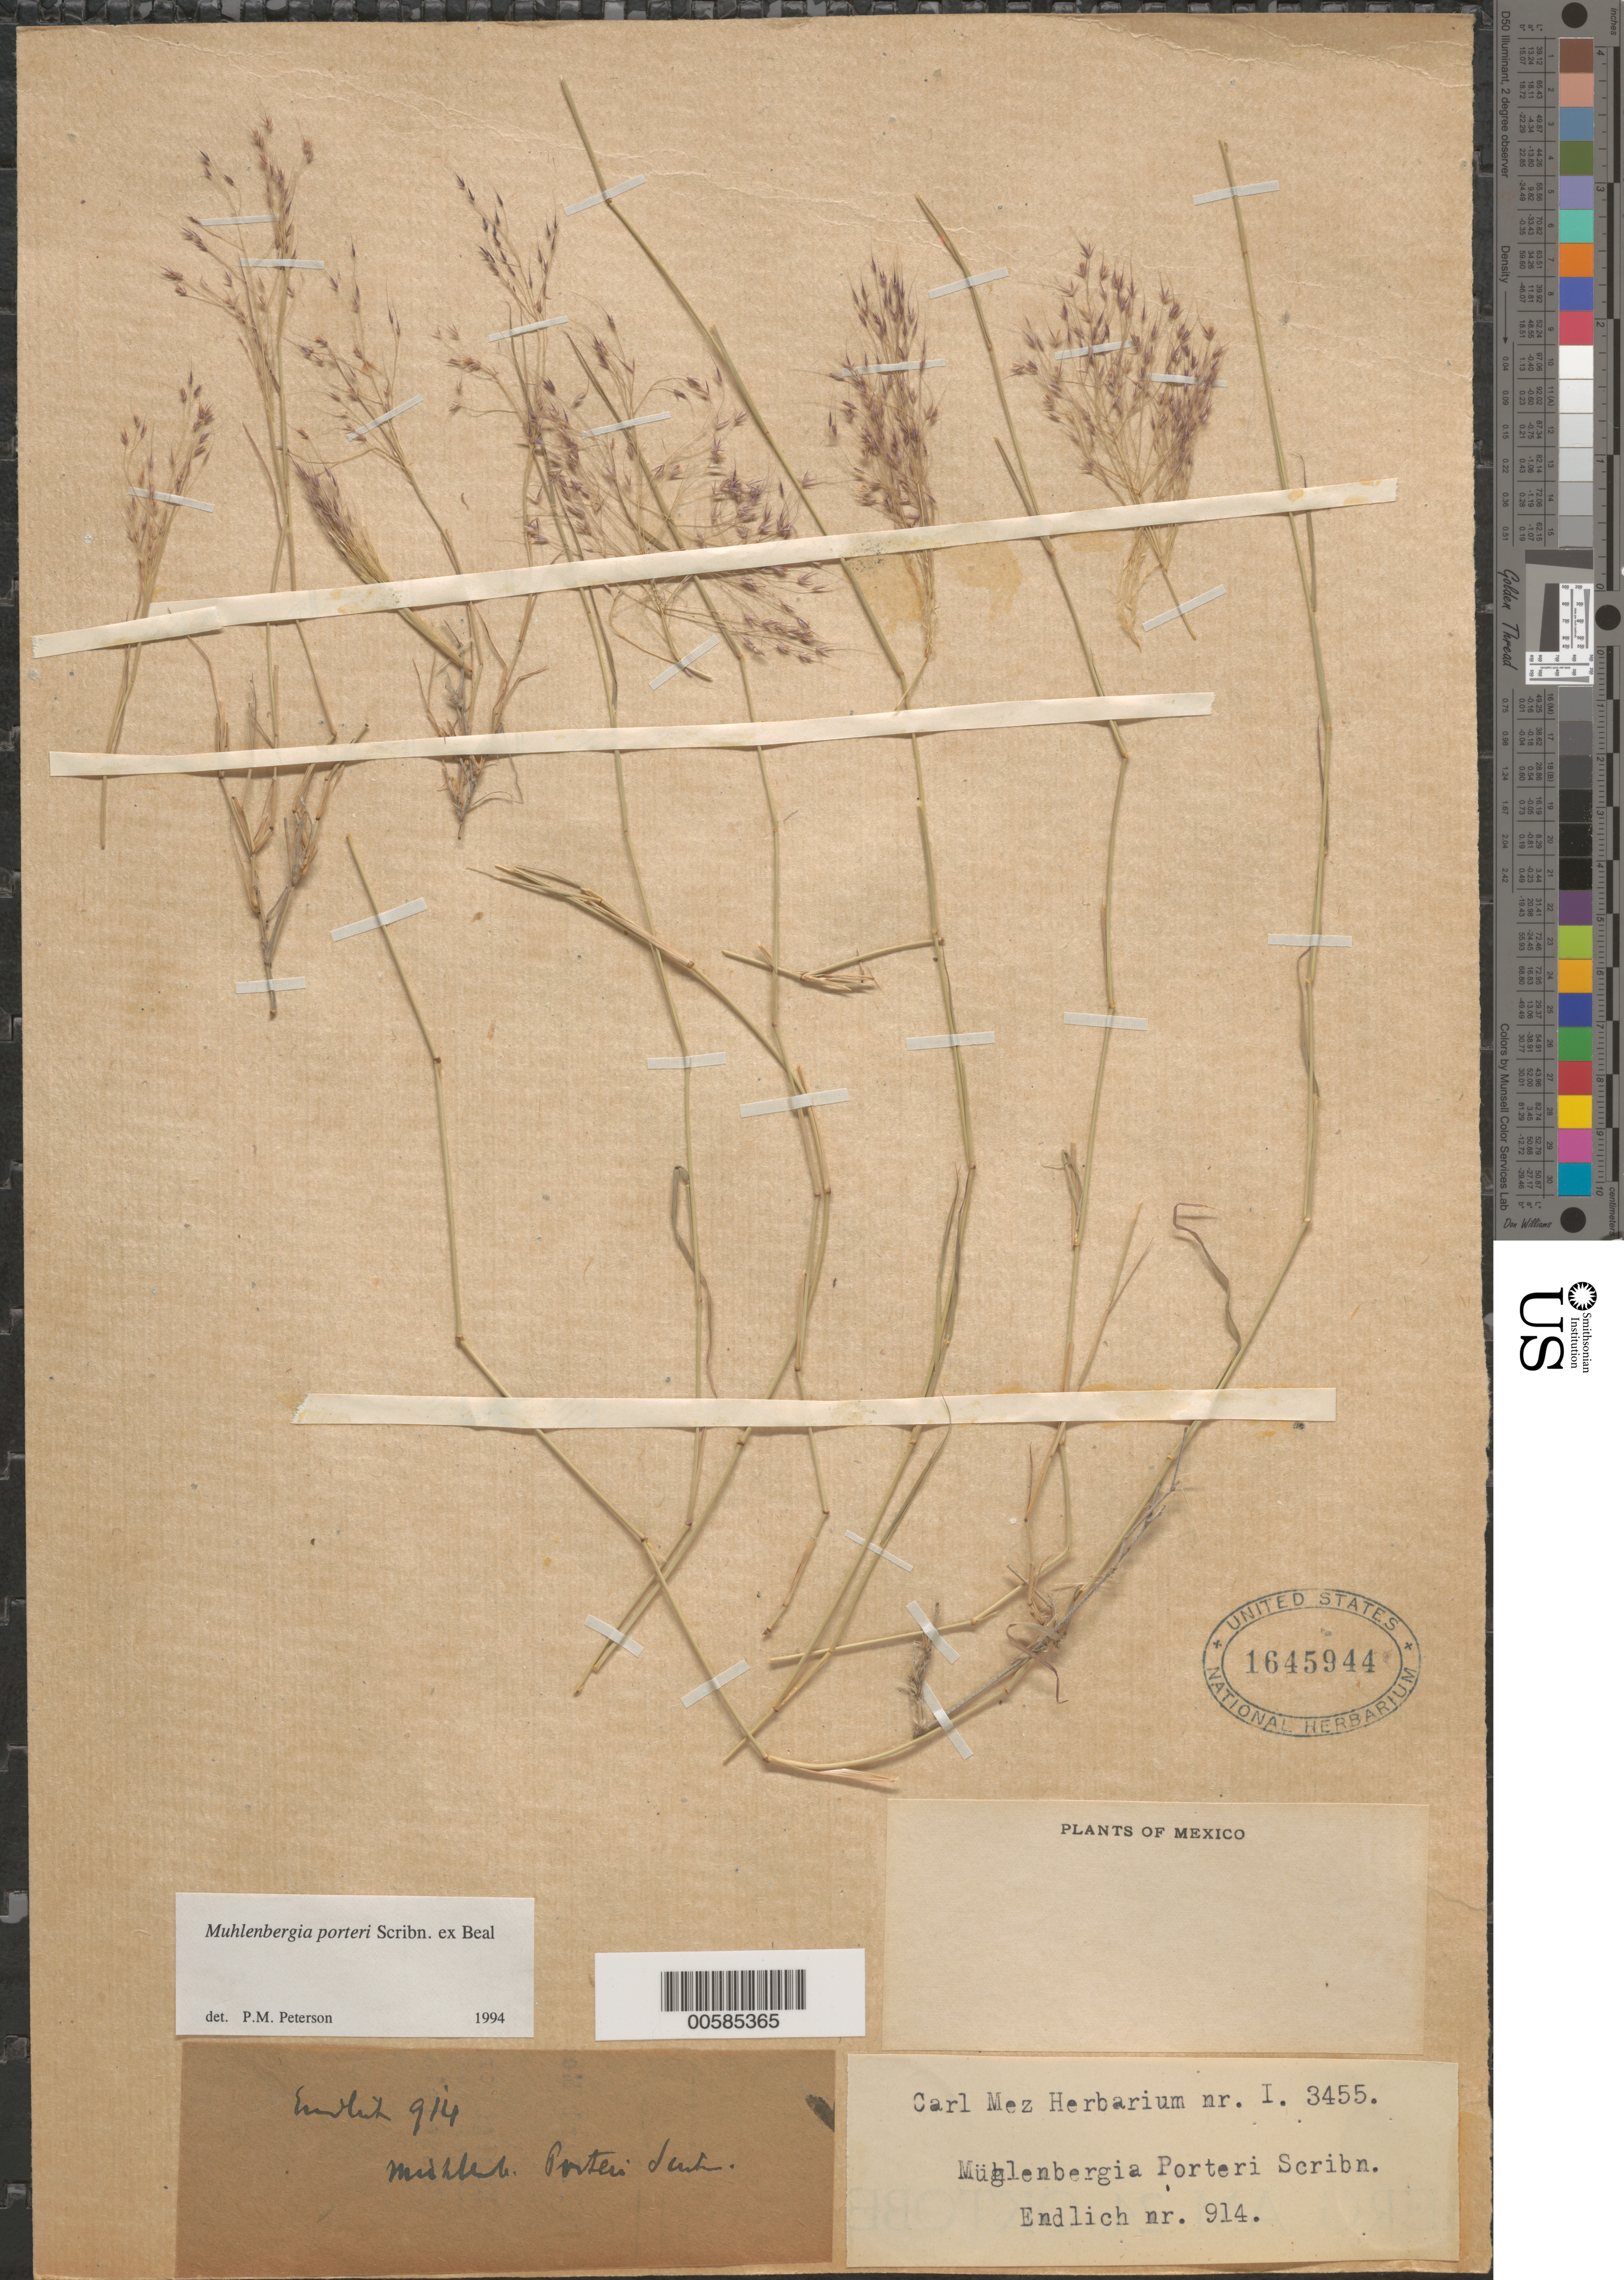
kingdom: Plantae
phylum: Tracheophyta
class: Liliopsida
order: Poales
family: Poaceae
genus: Muhlenbergia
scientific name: Muhlenbergia porteri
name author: Scribn. in W.J. Beal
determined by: Peterson, Paul M., (BOT), Smithsonian Institution - National Museum of Natural History (UNITED STATES)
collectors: S. F. L. Endlicher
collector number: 914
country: Mexico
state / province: Durango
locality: San Ramon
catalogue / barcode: US 1645944